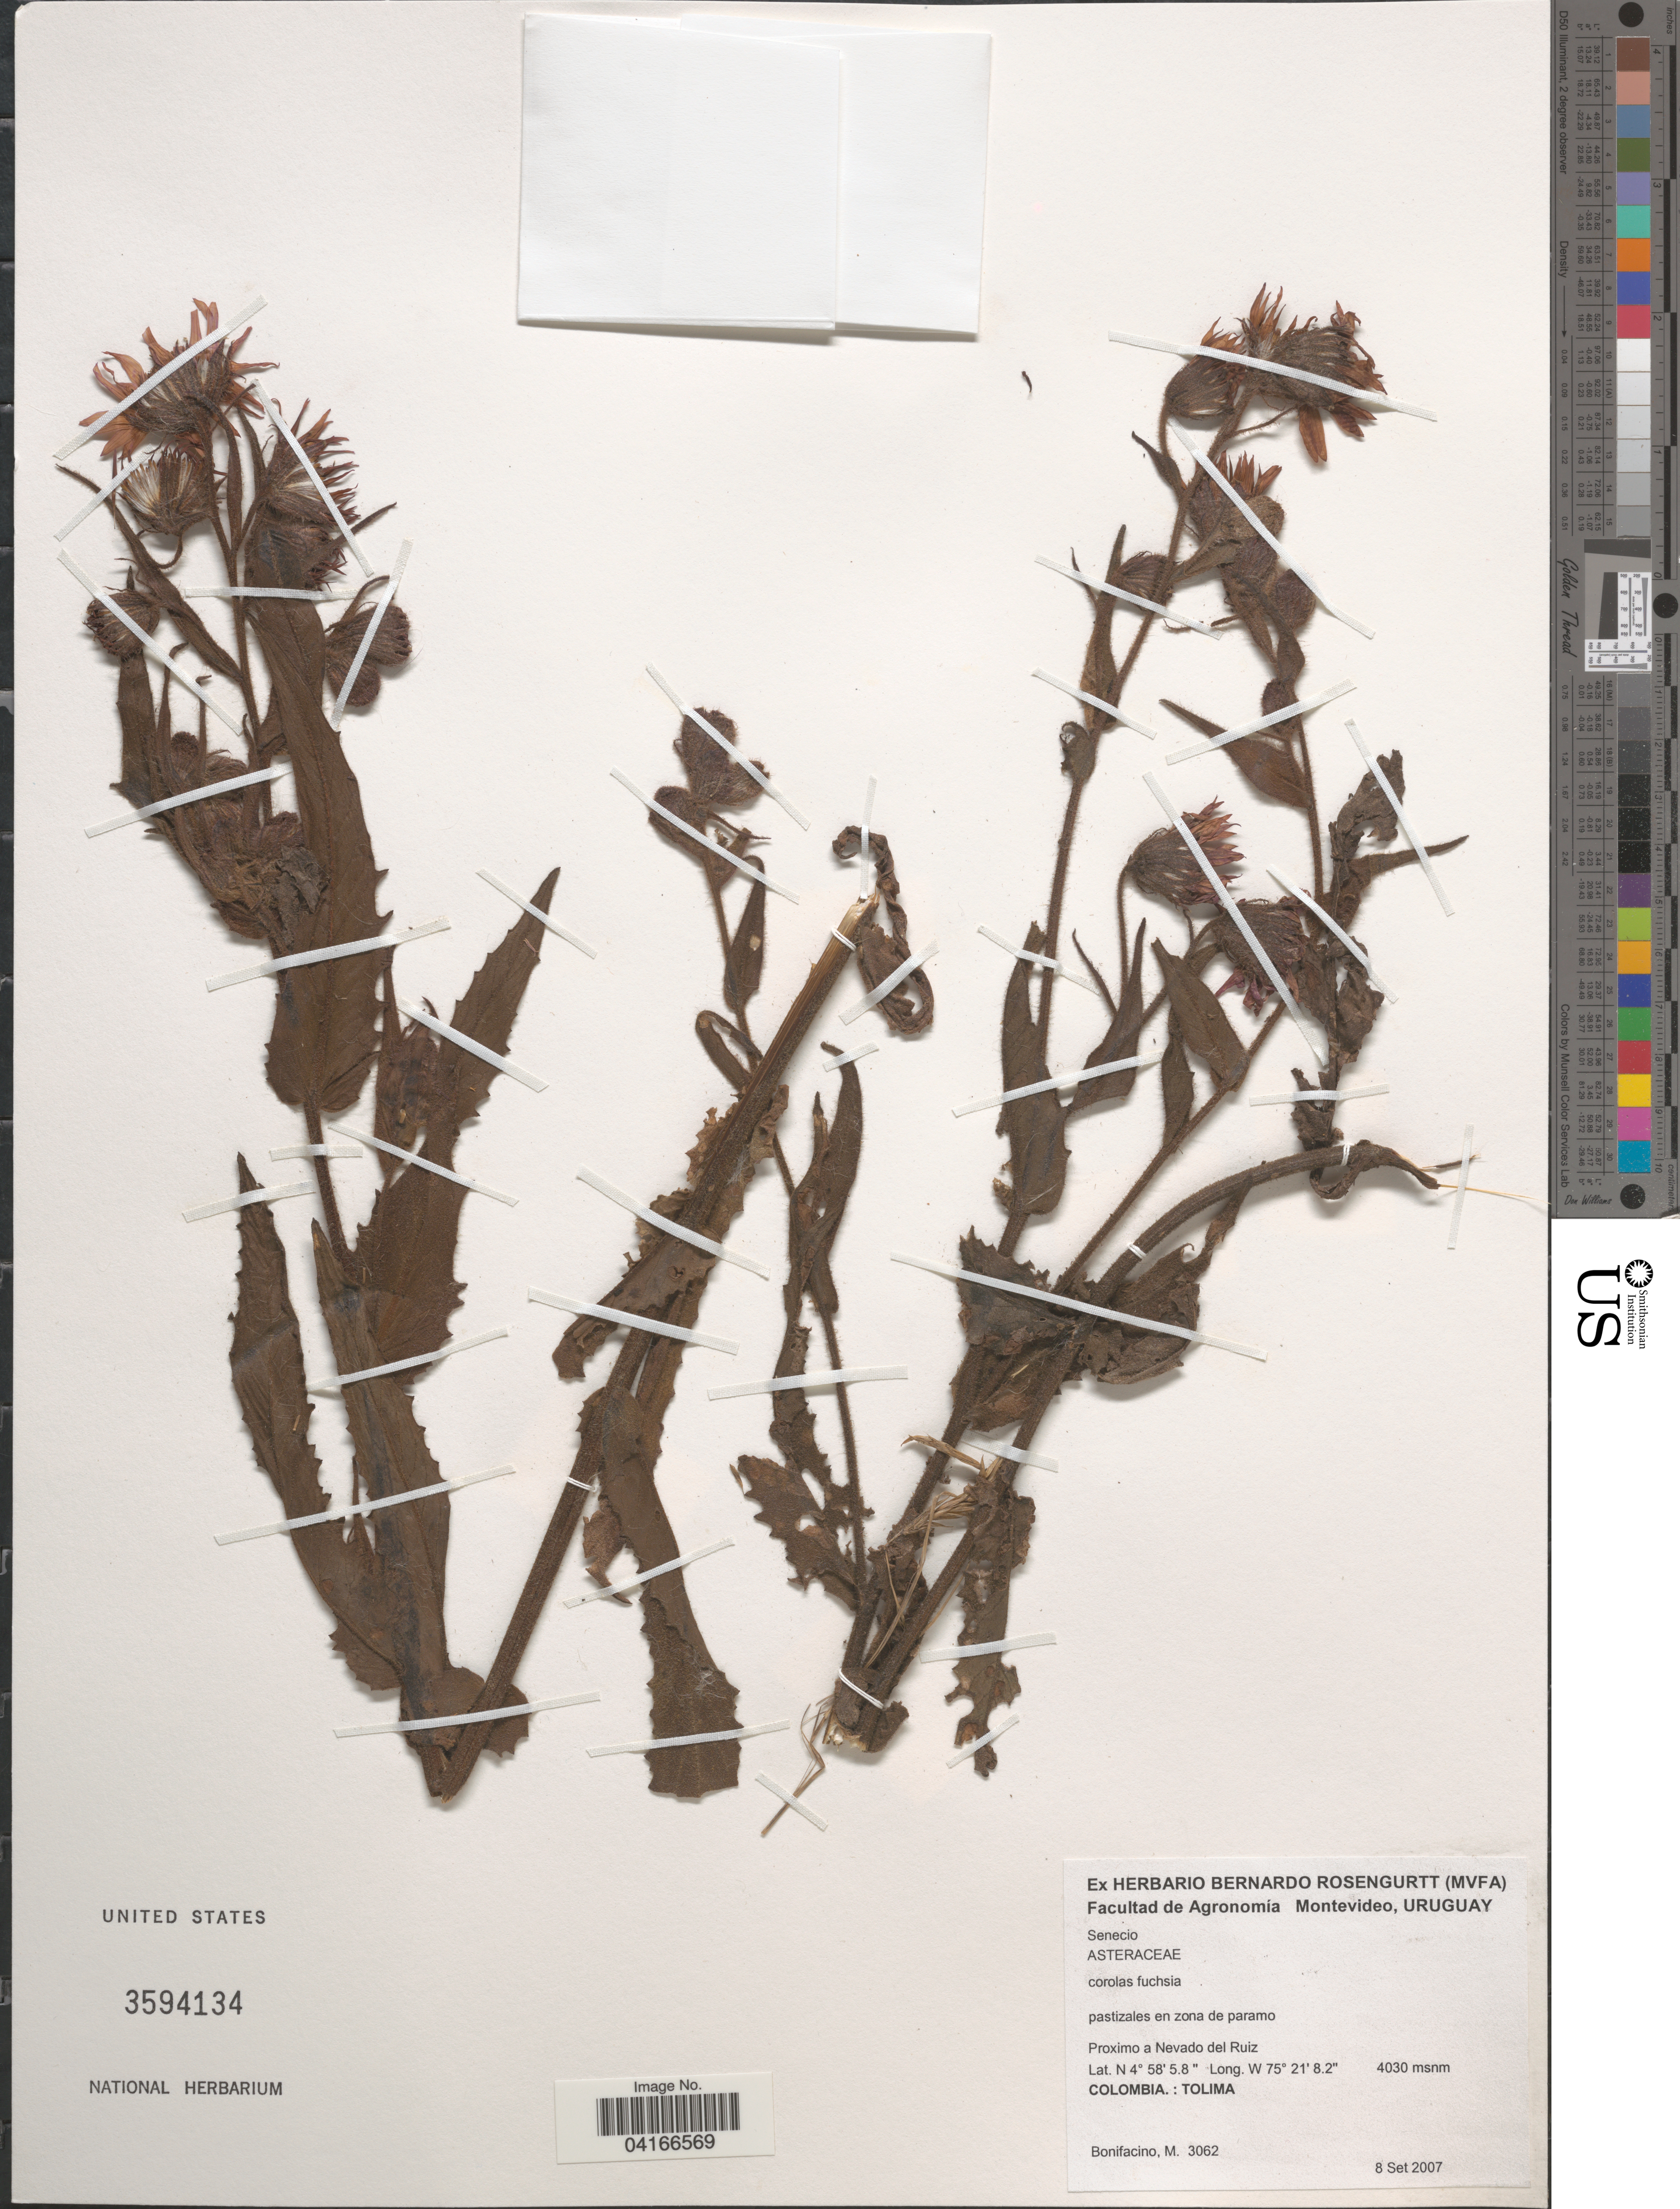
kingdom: Plantae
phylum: Tracheophyta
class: Magnoliopsida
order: Asterales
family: Asteraceae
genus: Senecio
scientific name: Senecio sp.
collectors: M. Bonifacino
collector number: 3062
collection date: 2007-09-08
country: Colombia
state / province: Tolima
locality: Proximo a Nevado del Ruiz.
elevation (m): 4030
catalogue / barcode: US 3594134